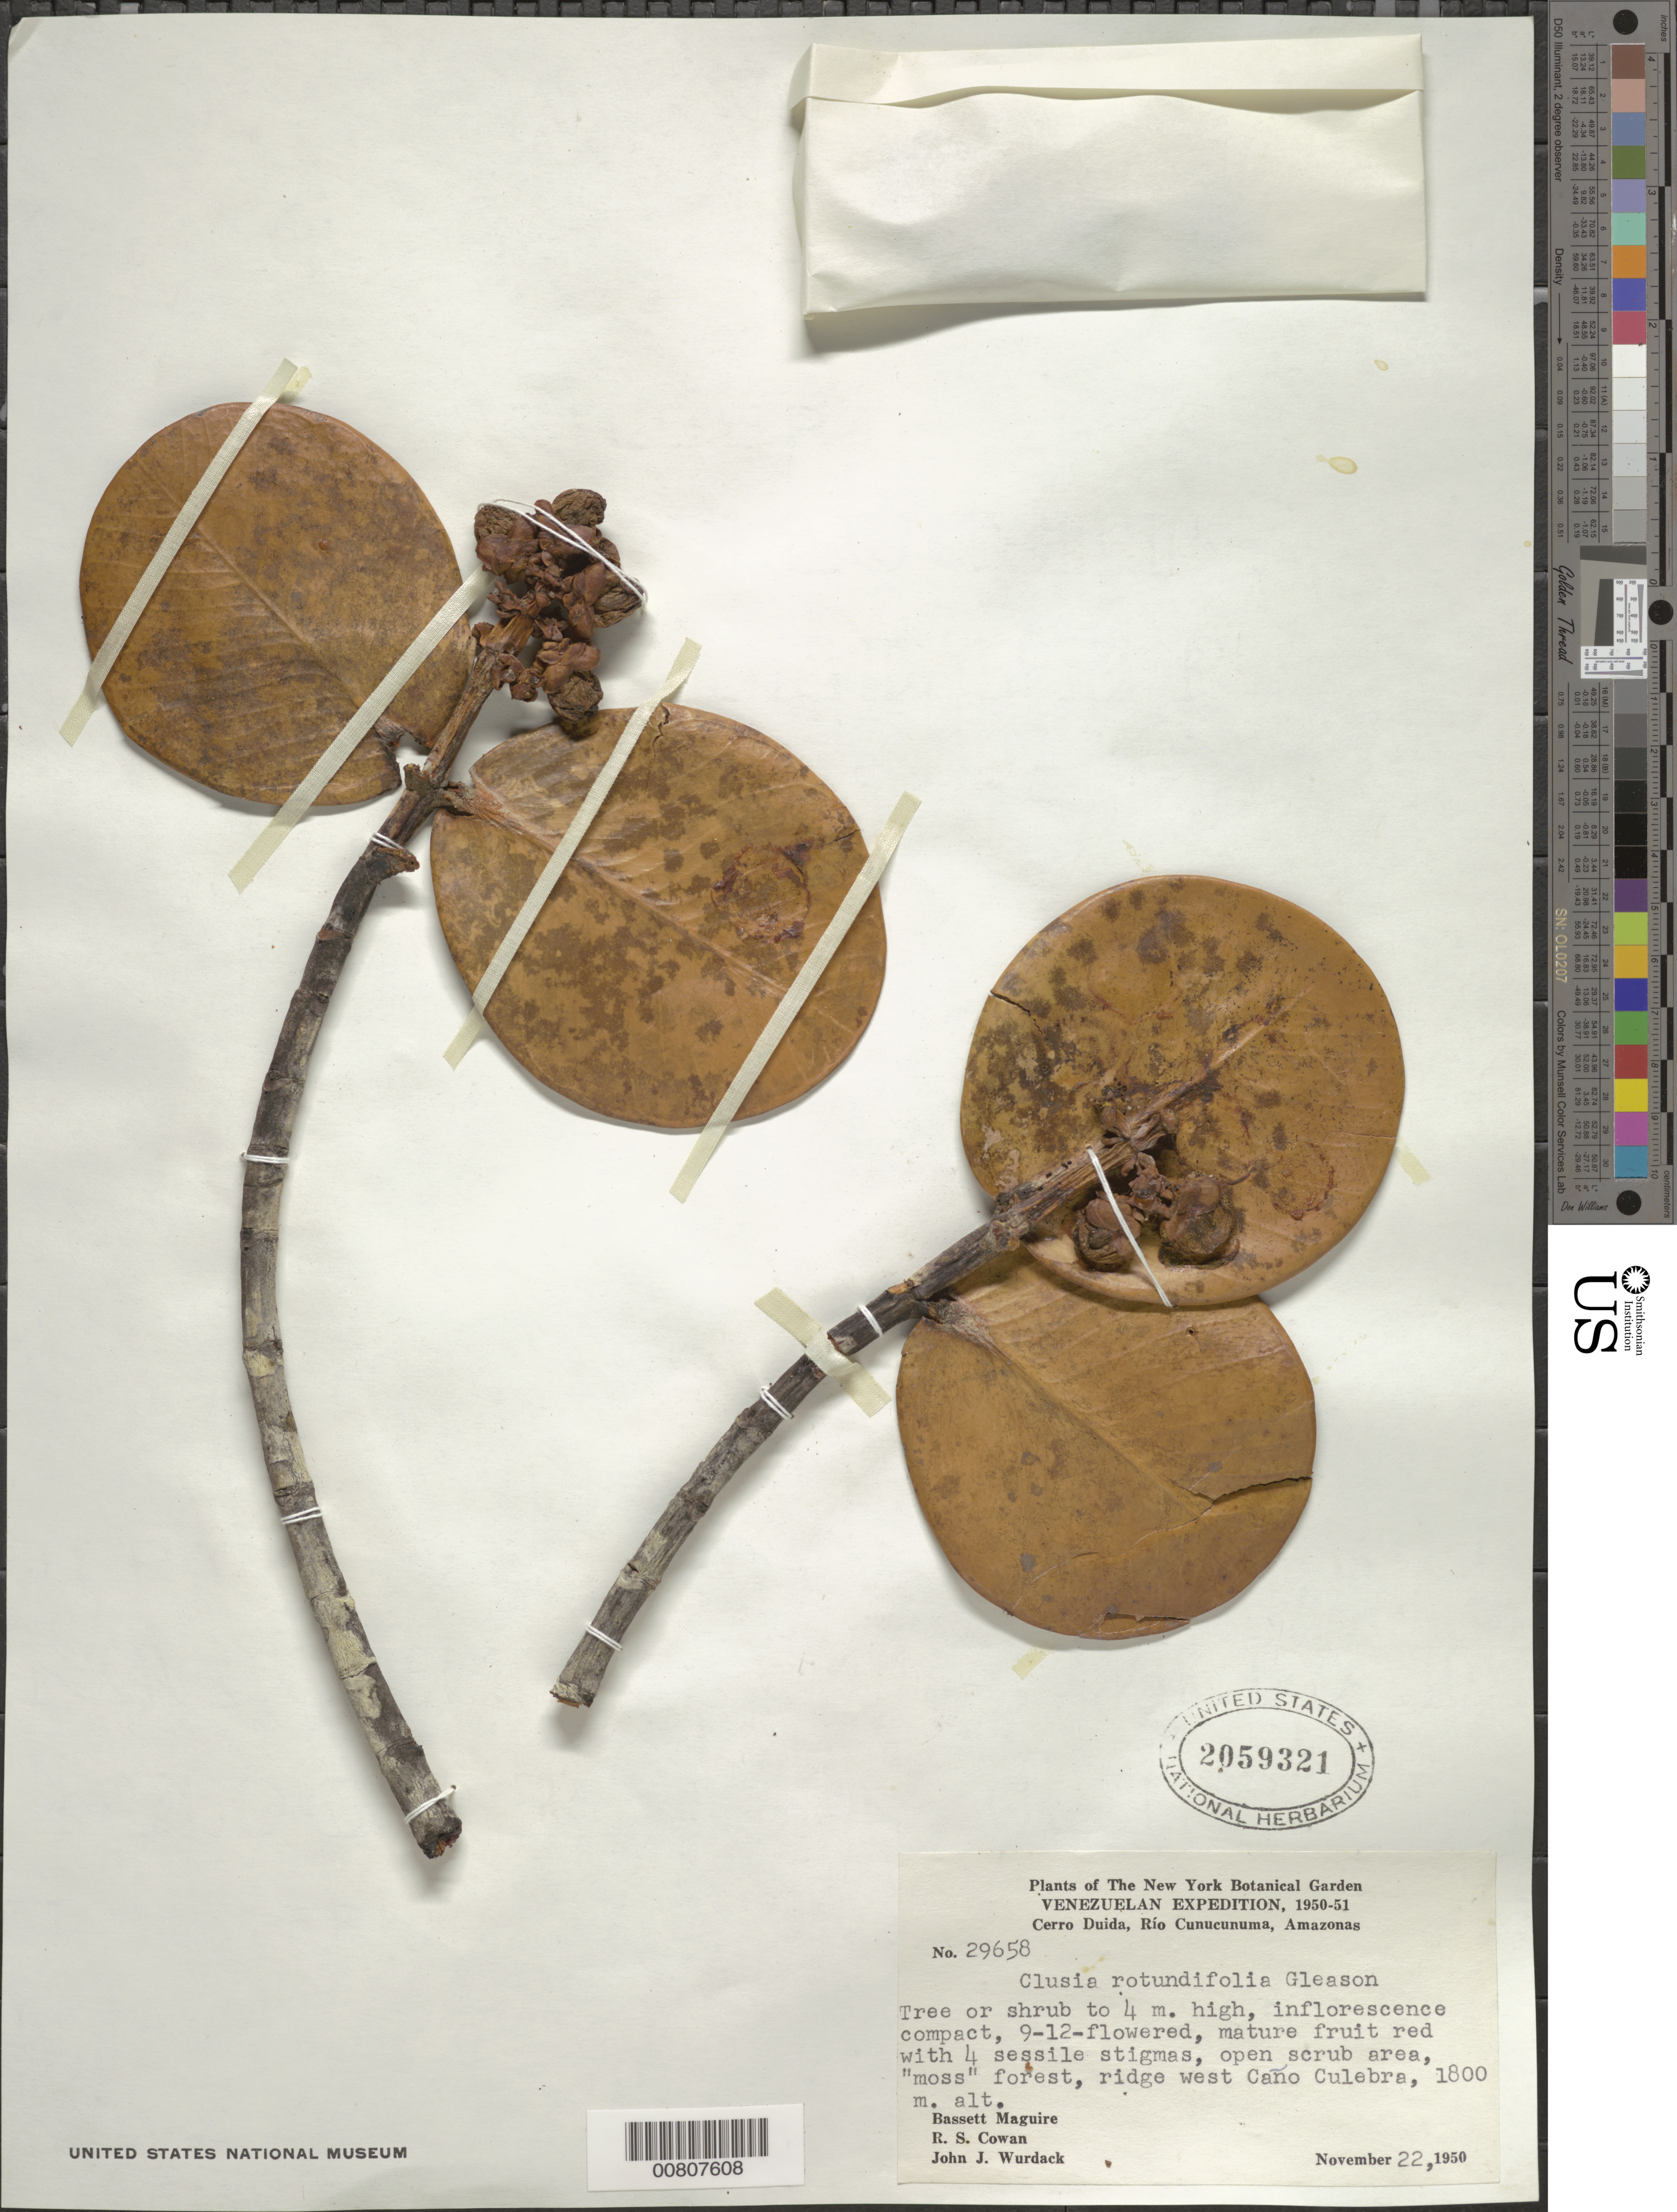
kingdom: Plantae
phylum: Tracheophyta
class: Magnoliopsida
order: Malpighiales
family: Clusiaceae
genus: Clusia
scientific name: Clusia rotundifolia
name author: Gleason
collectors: B. Maguire, R. S. Cowan & J. J. Wurdack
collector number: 29658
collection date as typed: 22-Nov-50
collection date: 1950-11-22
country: Venezuela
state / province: Amazonas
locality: Cerro Duida, Río Cunucunuma, west of Caño Culebra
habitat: Open scrub area, "moss" forest, Ridge west of Caño Culebra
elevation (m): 1800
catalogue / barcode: US 2059321